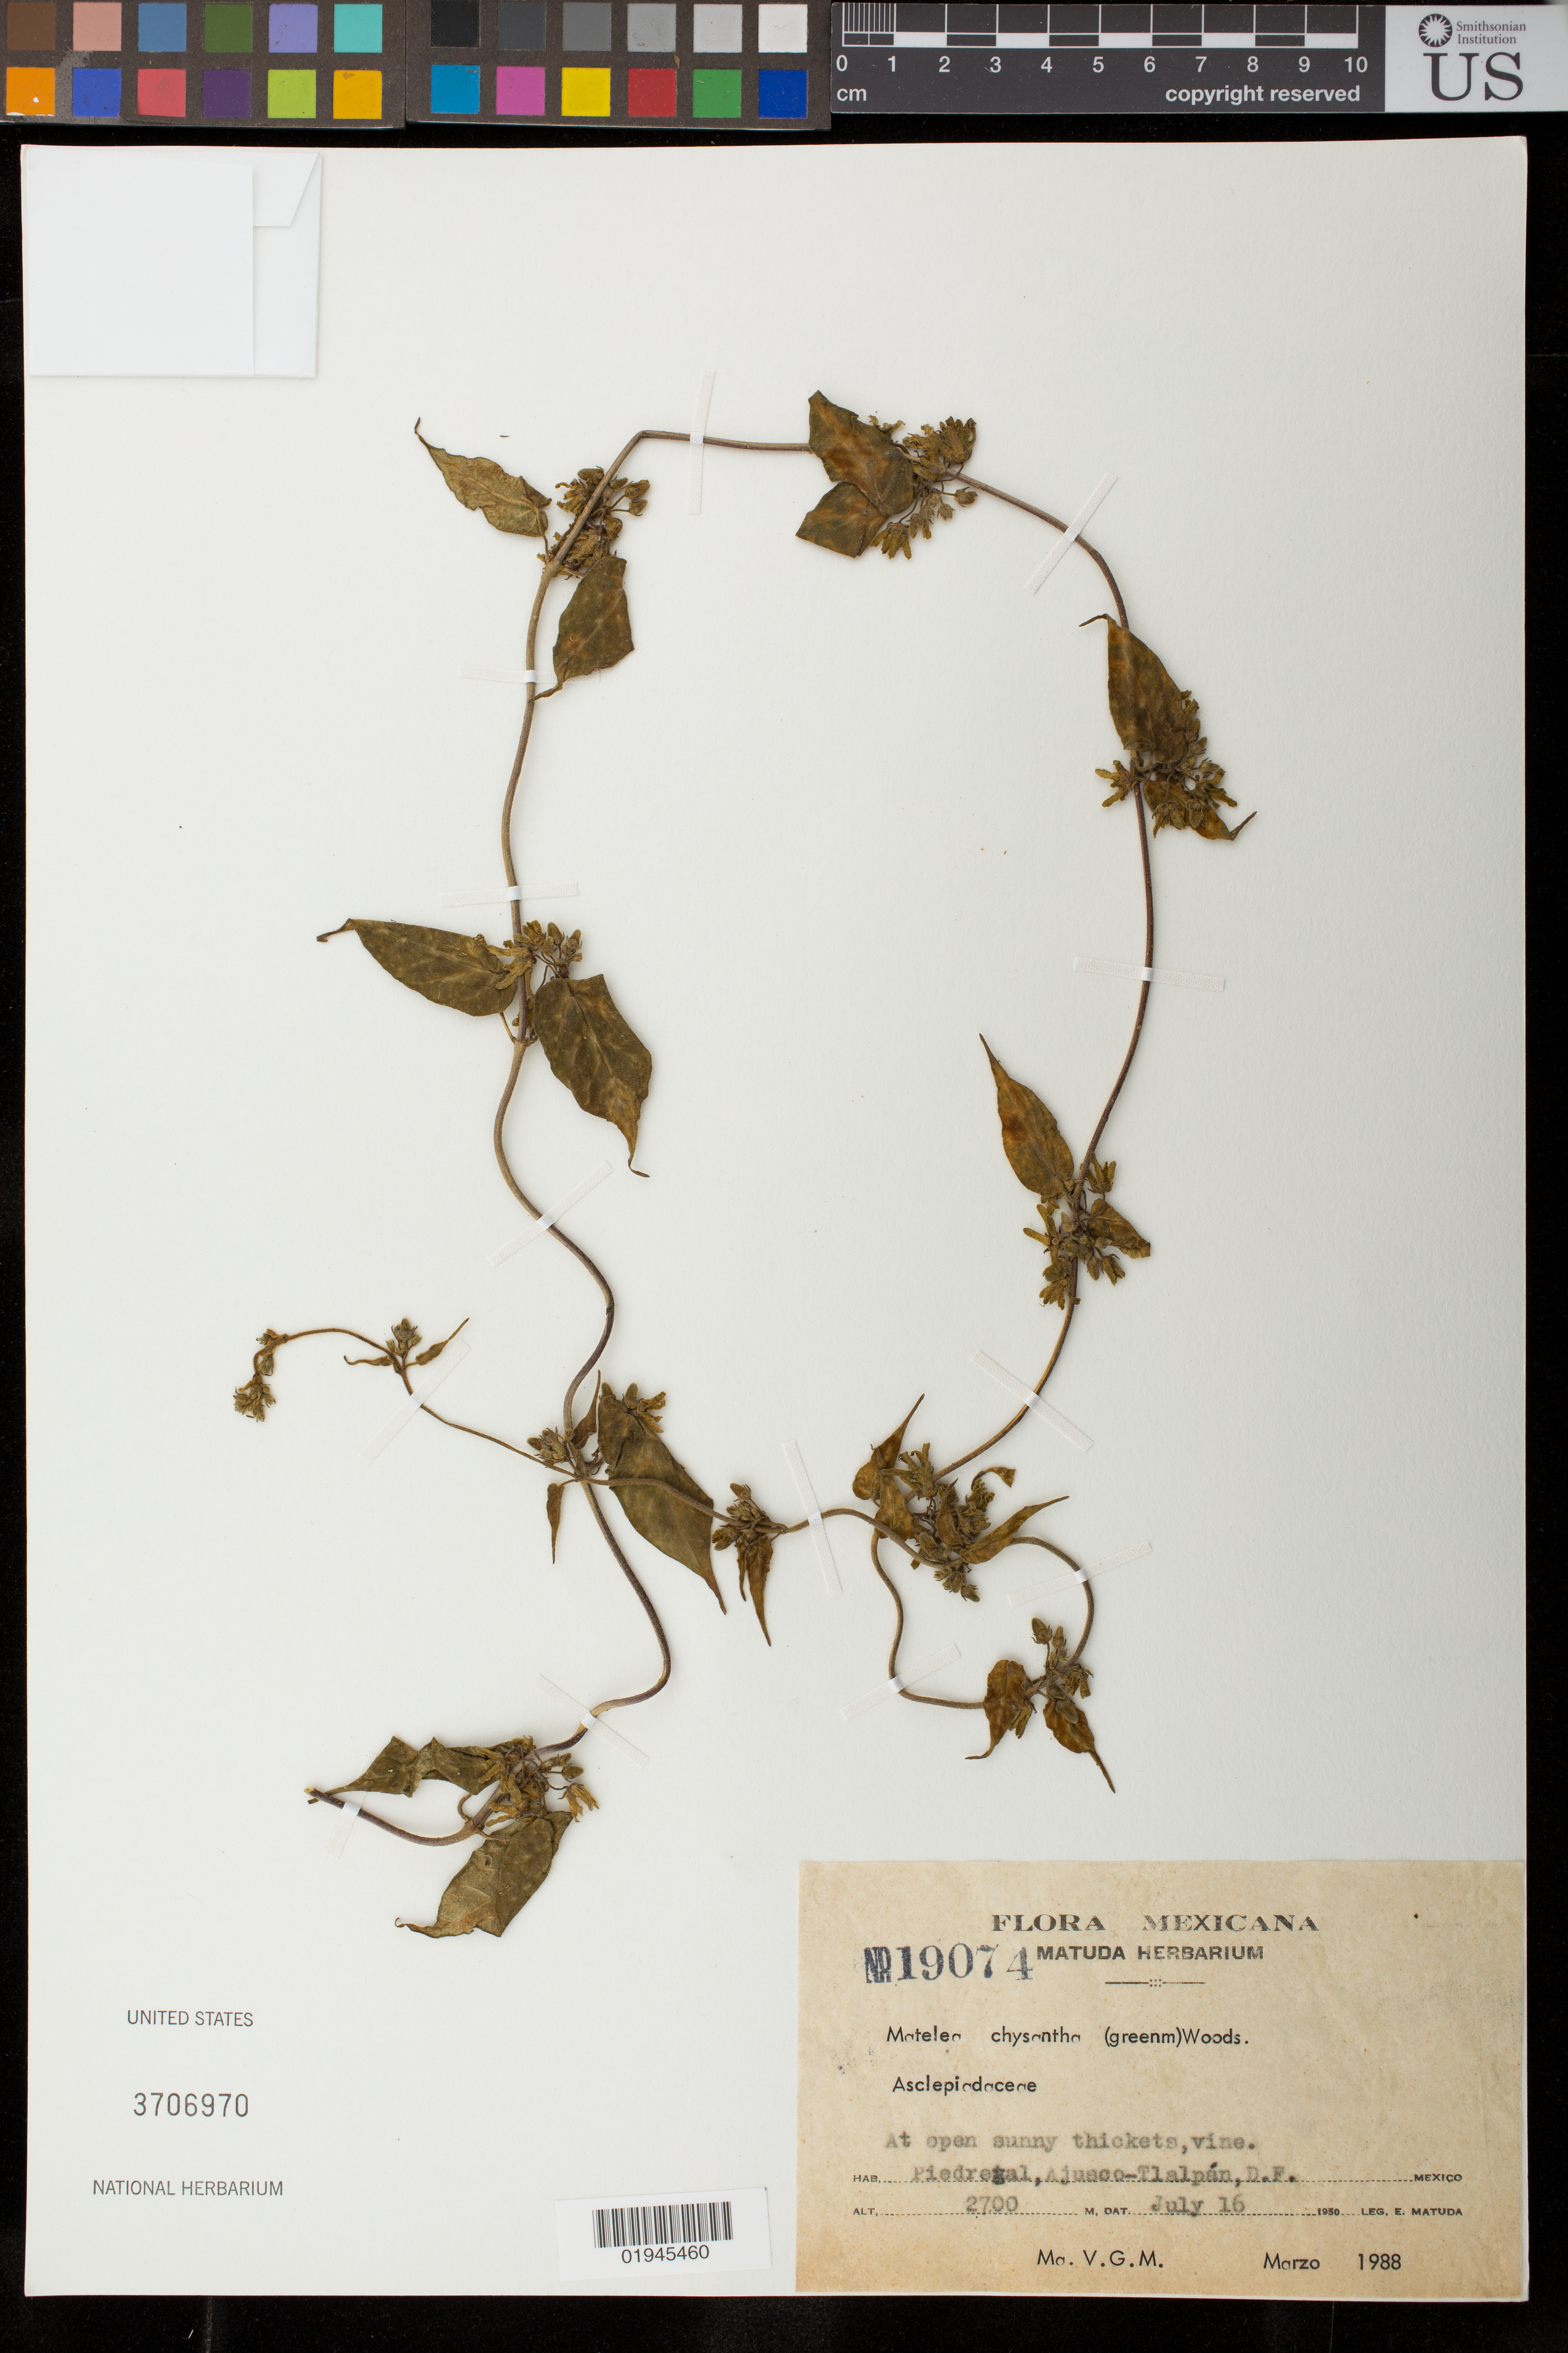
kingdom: Plantae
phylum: Tracheophyta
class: Magnoliopsida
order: Gentianales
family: Apocynaceae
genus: Matelea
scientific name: Matelea chrysantha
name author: (Greenm.) Woodson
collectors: E. Matuda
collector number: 19074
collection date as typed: July 16 1930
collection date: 1930-07-16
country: Mexico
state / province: Distrito Federal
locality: Piedregal, Ajusco-Tlalpan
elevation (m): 2700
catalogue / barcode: US 3706970